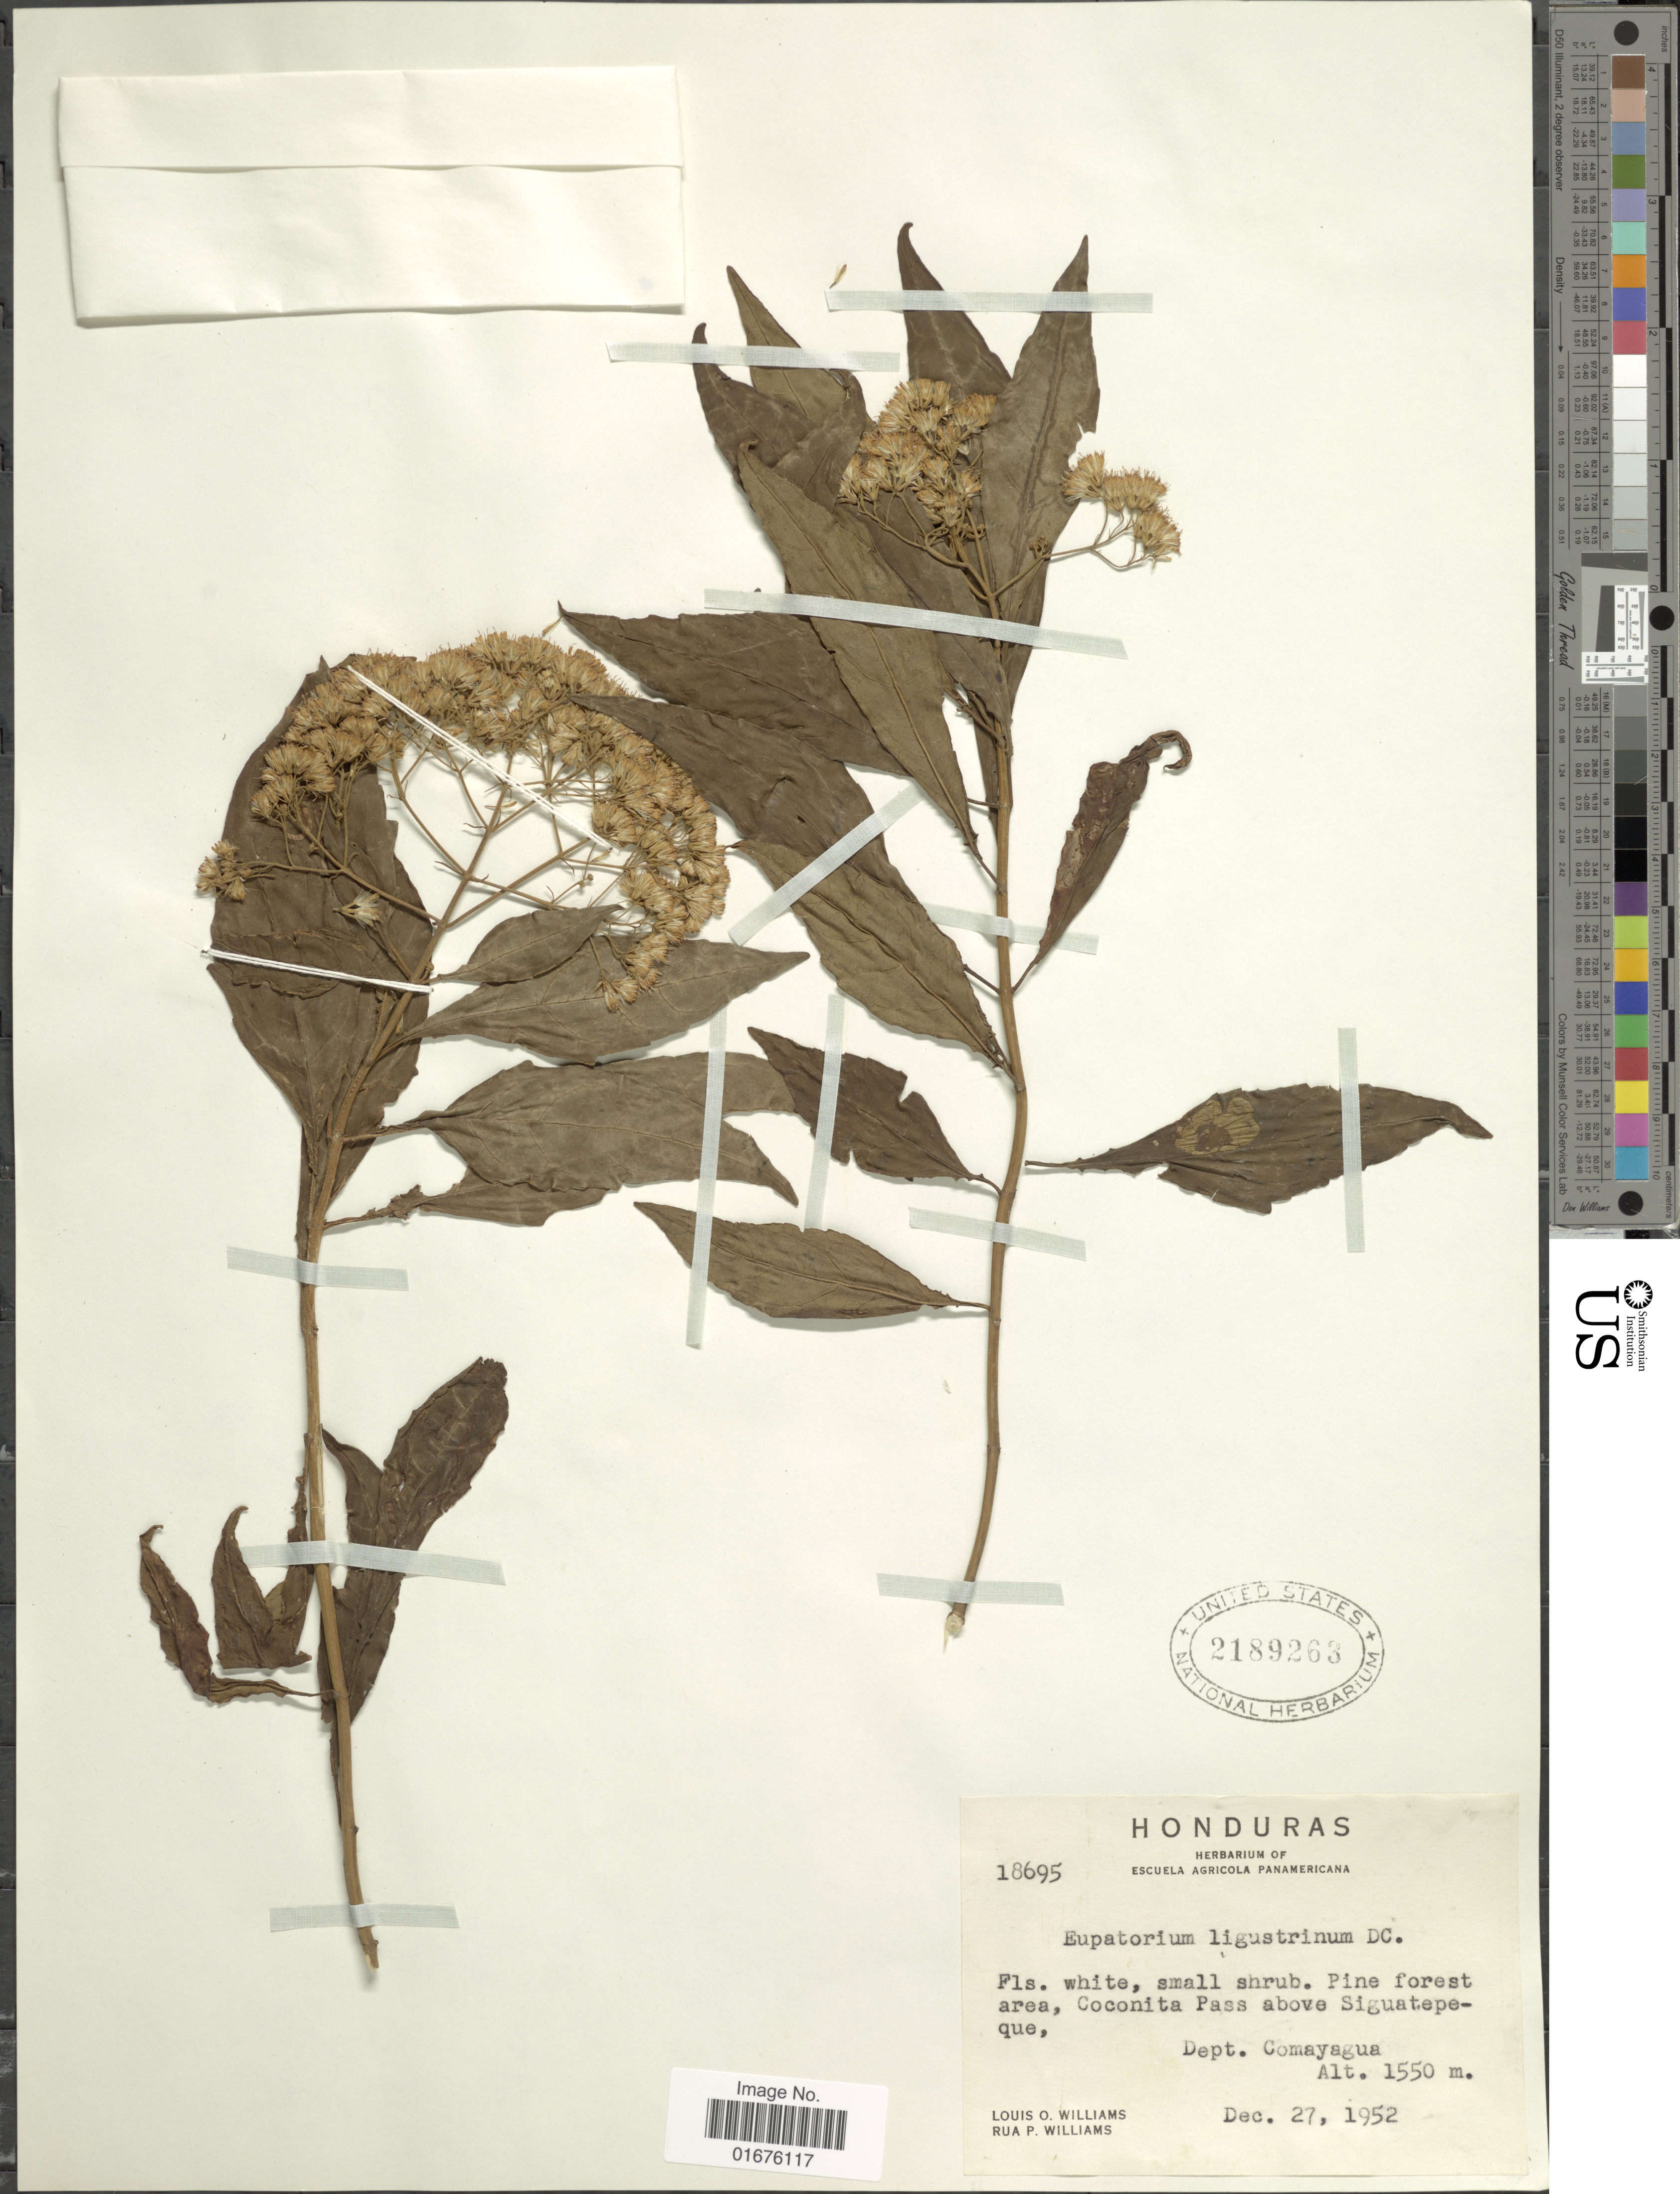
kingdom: Plantae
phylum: Tracheophyta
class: Magnoliopsida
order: Asterales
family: Asteraceae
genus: Ageratina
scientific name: Ageratina ligustrina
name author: (DC.) R.M. King & H. Rob.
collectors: L. O. Williams & R. P. Williams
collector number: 18695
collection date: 1952-12-27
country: Honduras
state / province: Comayagua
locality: Pine forest area, Coconita Pass above Siguatepeque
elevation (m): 1550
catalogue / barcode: US 2189263